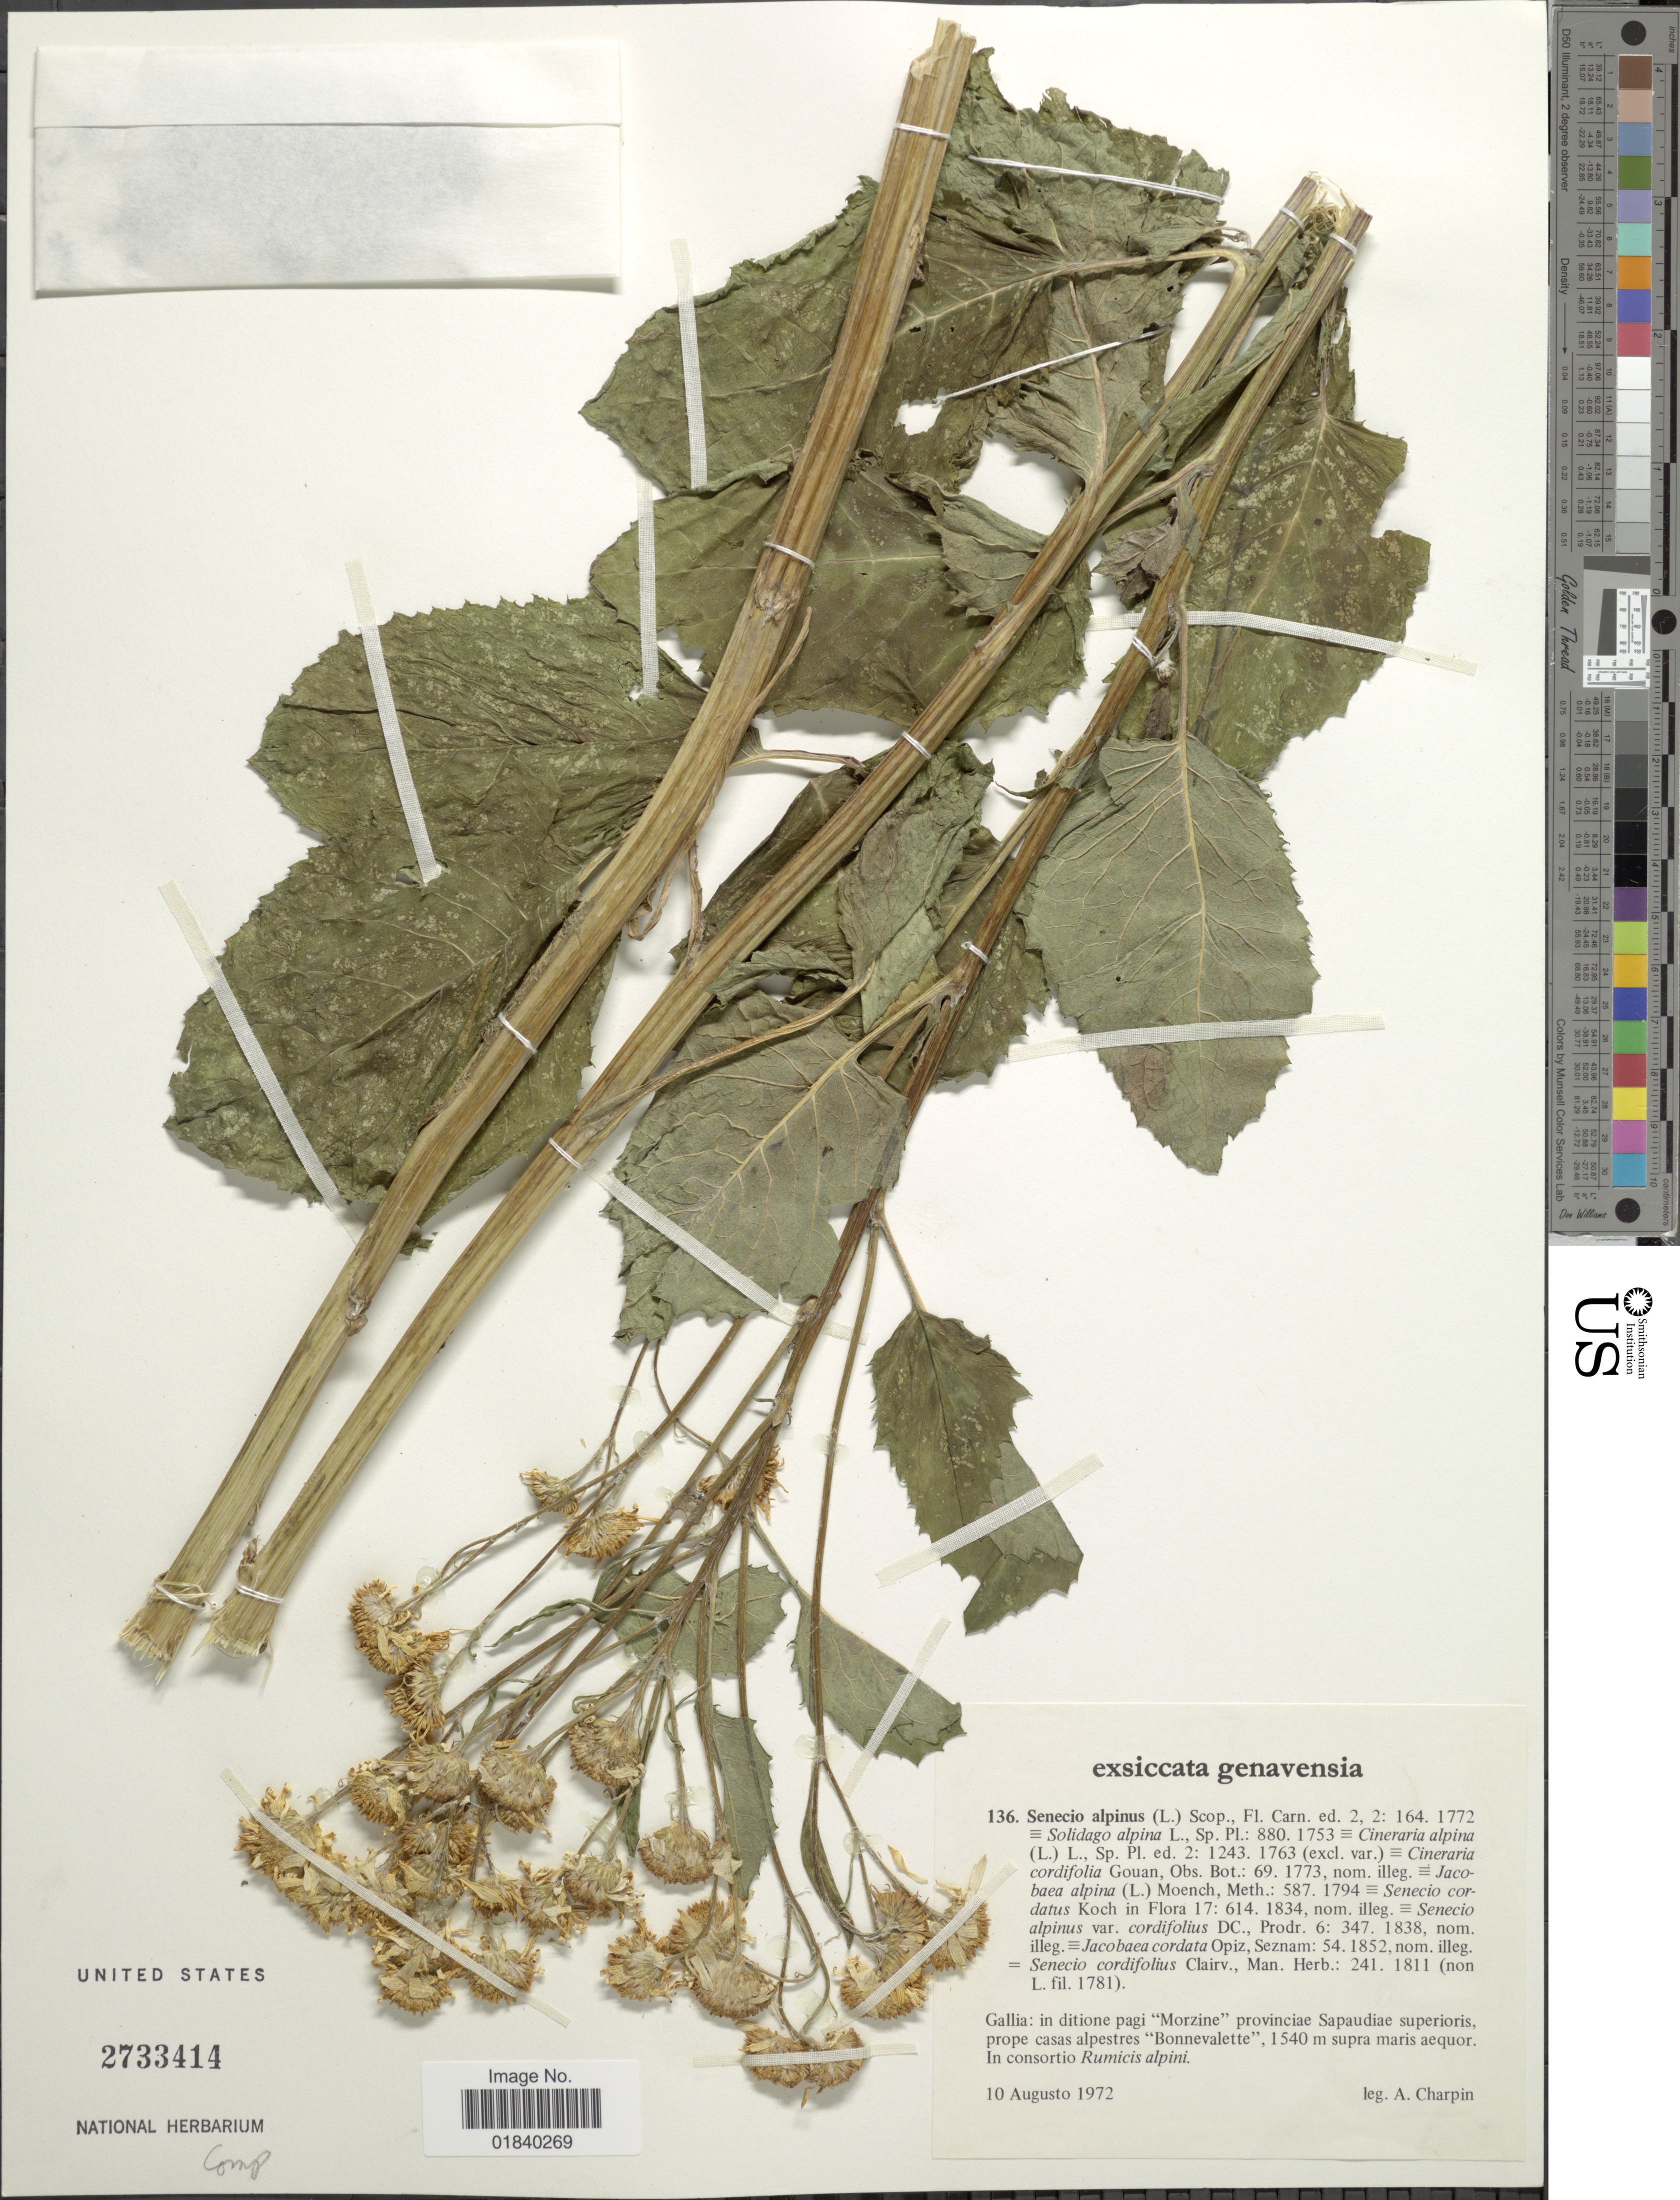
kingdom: Plantae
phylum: Tracheophyta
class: Magnoliopsida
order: Asterales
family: Asteraceae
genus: Jacobaea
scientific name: Jacobaea alpina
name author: (L.) Moench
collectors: A. Charpin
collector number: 136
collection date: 1972-08-10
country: France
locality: Gallia: in ditione pagi "Morzine" provinciae Sapaudiae superioris prope casas alpestres "Bonnevalette".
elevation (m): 1540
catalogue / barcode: US 2733414